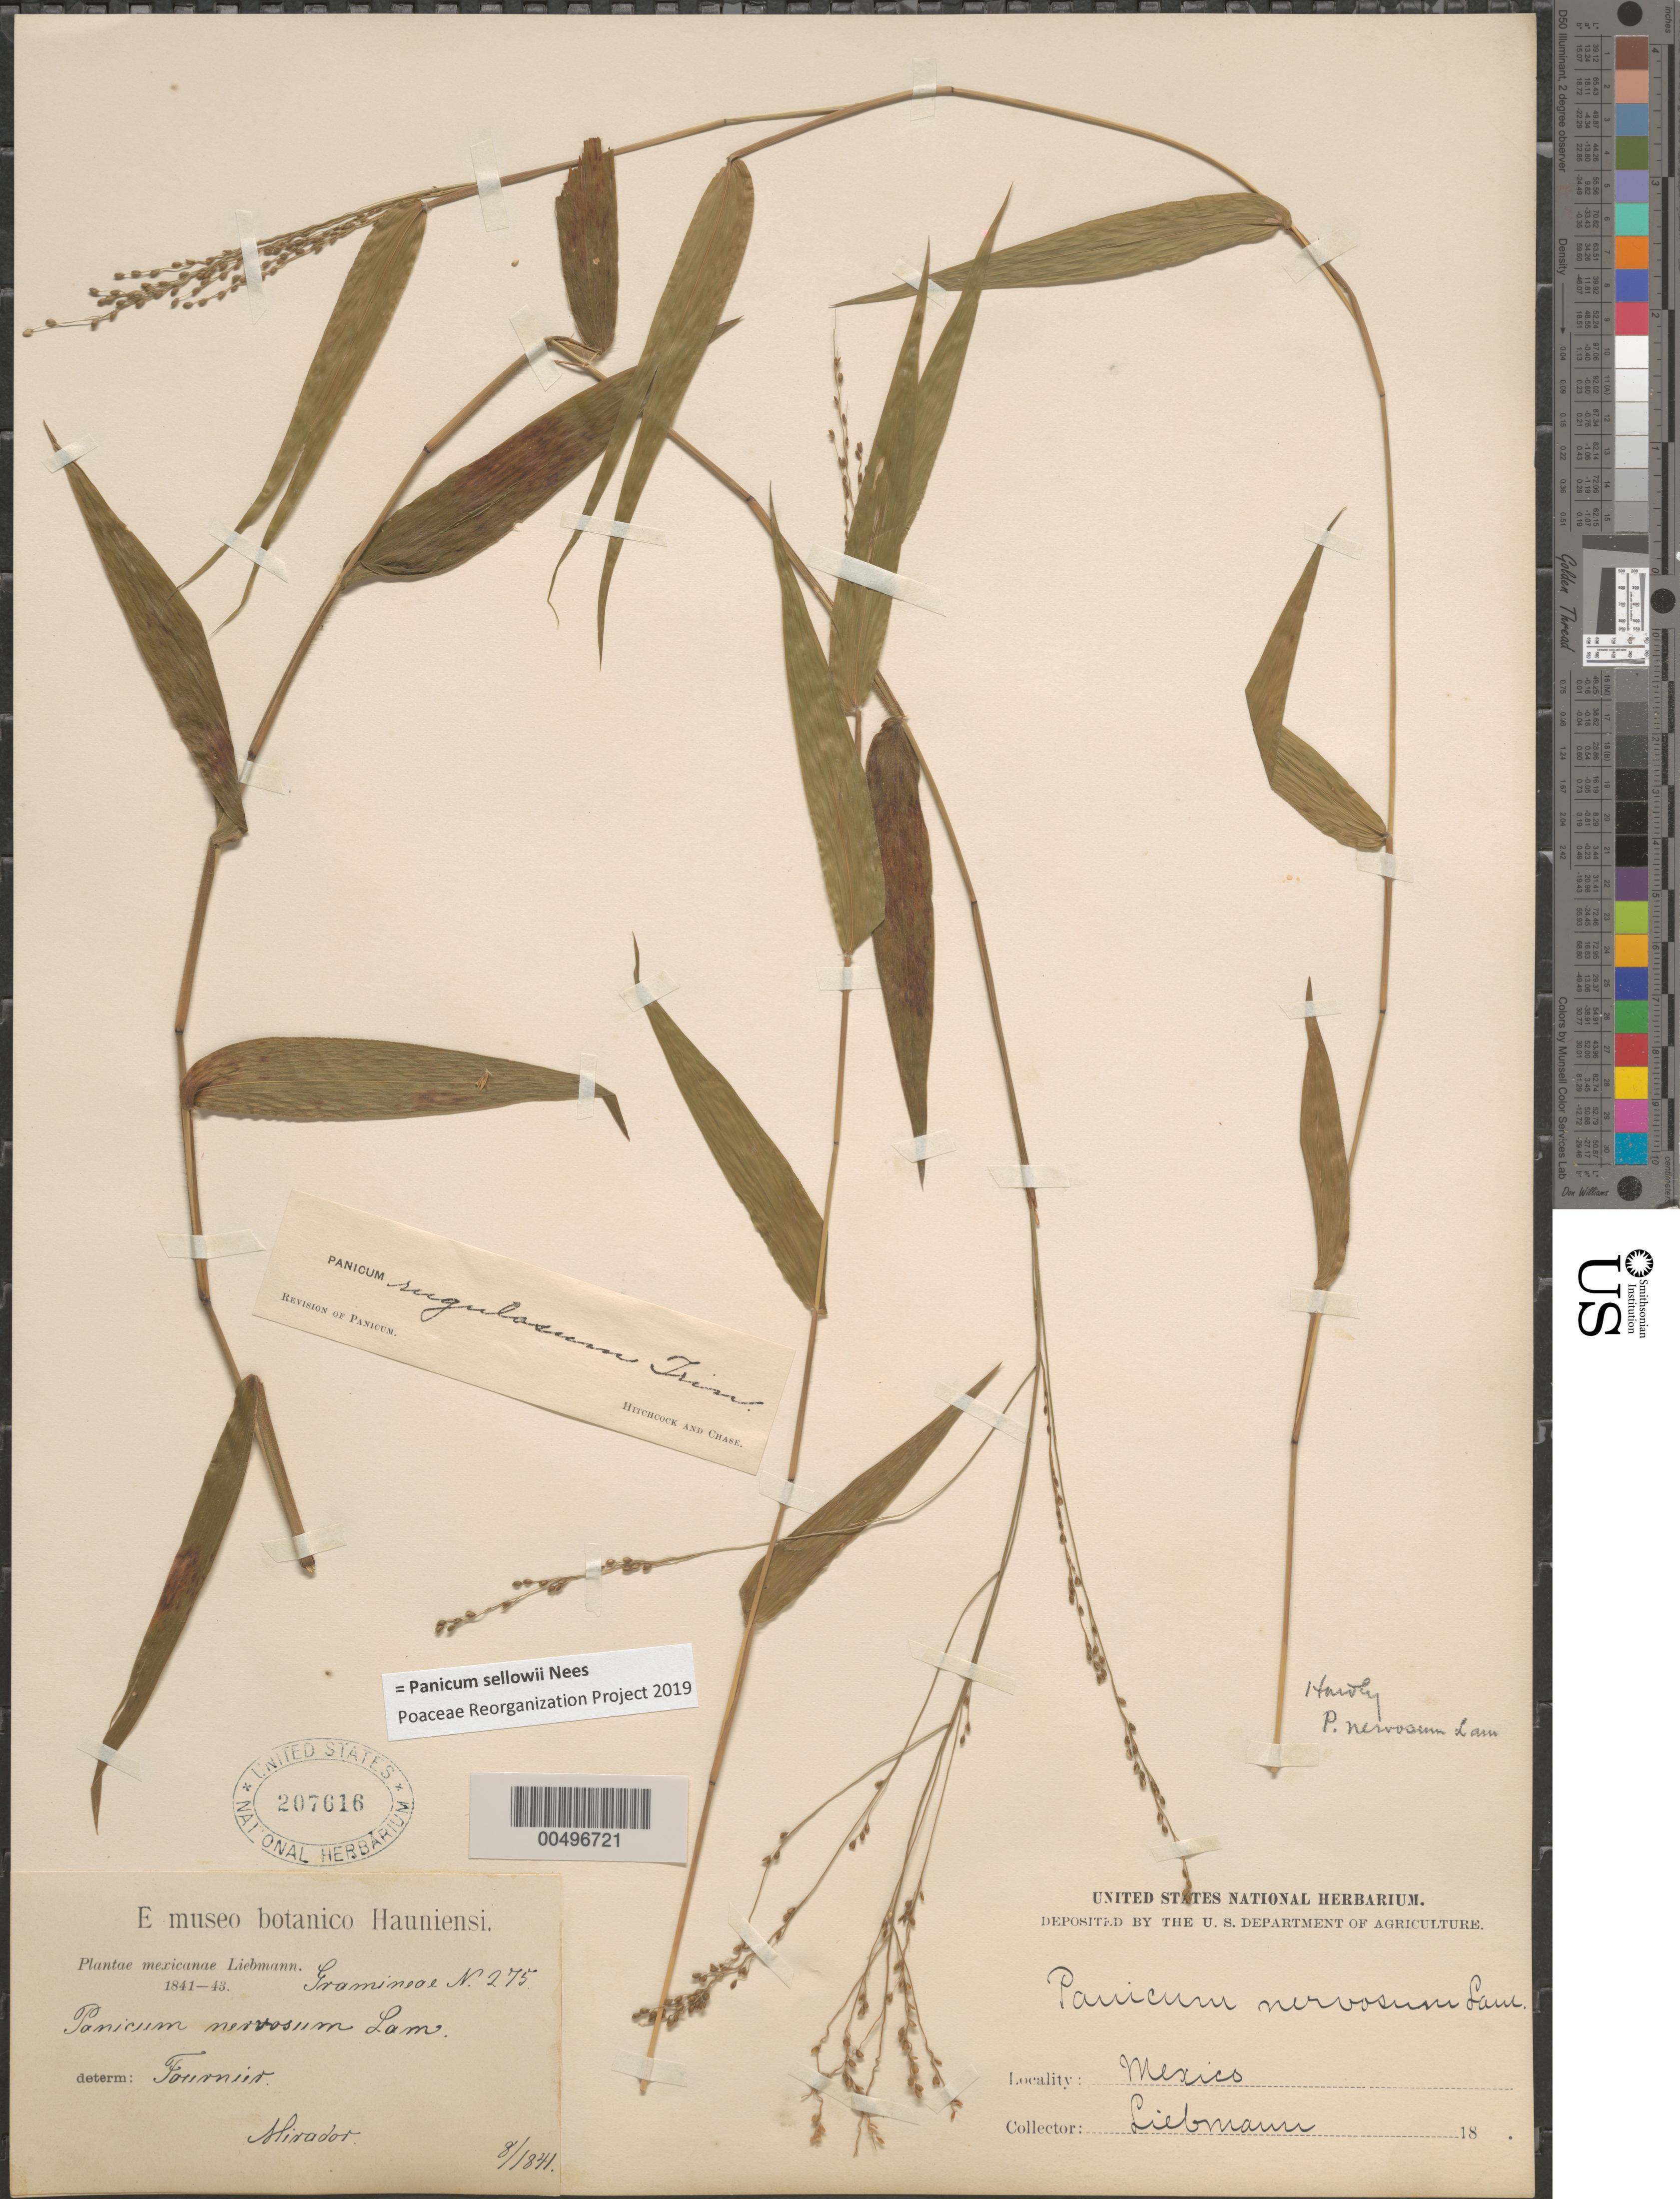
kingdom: Plantae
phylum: Tracheophyta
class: Liliopsida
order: Poales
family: Poaceae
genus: Panicum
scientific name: Panicum sellowii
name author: Nees in Mart.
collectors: F. M. Liebmann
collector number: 275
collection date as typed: Aug 1841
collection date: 1841-08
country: Mexico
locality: Mirador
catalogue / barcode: US 207616